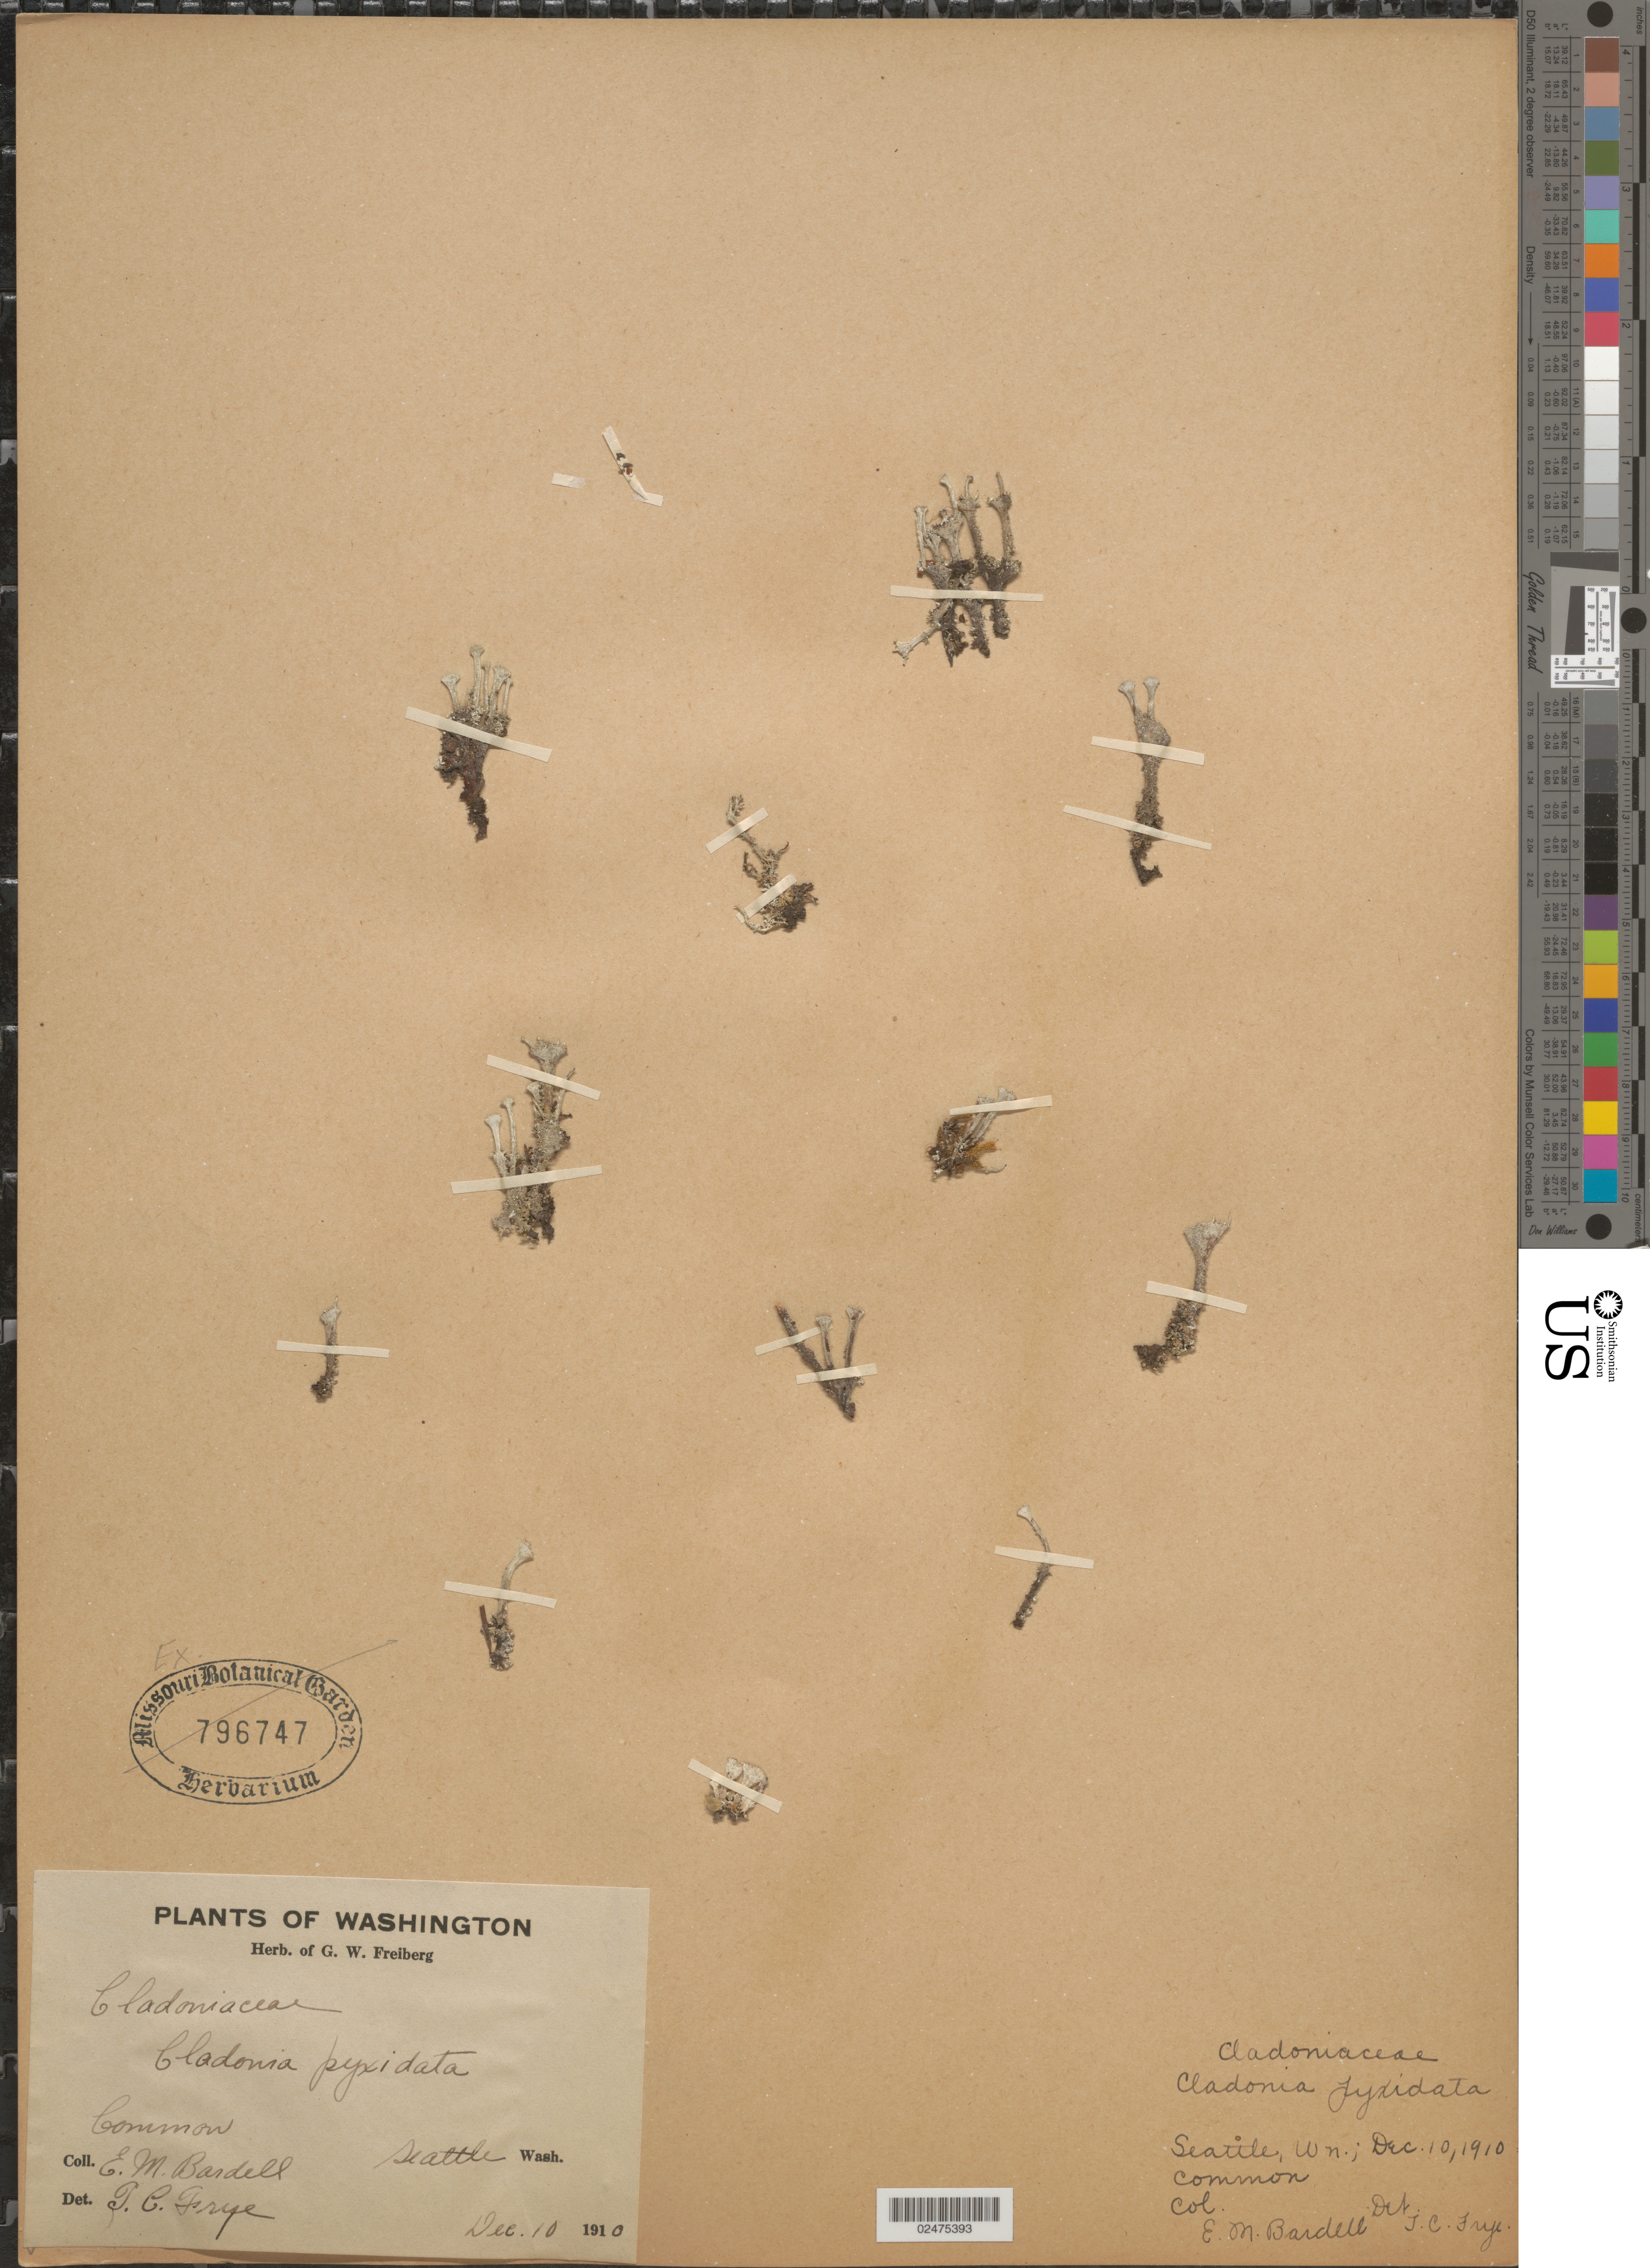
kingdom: Fungi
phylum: Ascomycota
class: Lecanoromycetes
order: Lecanorales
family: Cladoniaceae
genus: Cladonia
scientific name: Cladonia pyxidata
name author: (L.) Hoffm.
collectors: E. Bardell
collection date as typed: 10 Dec 1910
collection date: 1910-12-10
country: United States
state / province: Washington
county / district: King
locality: Seattle